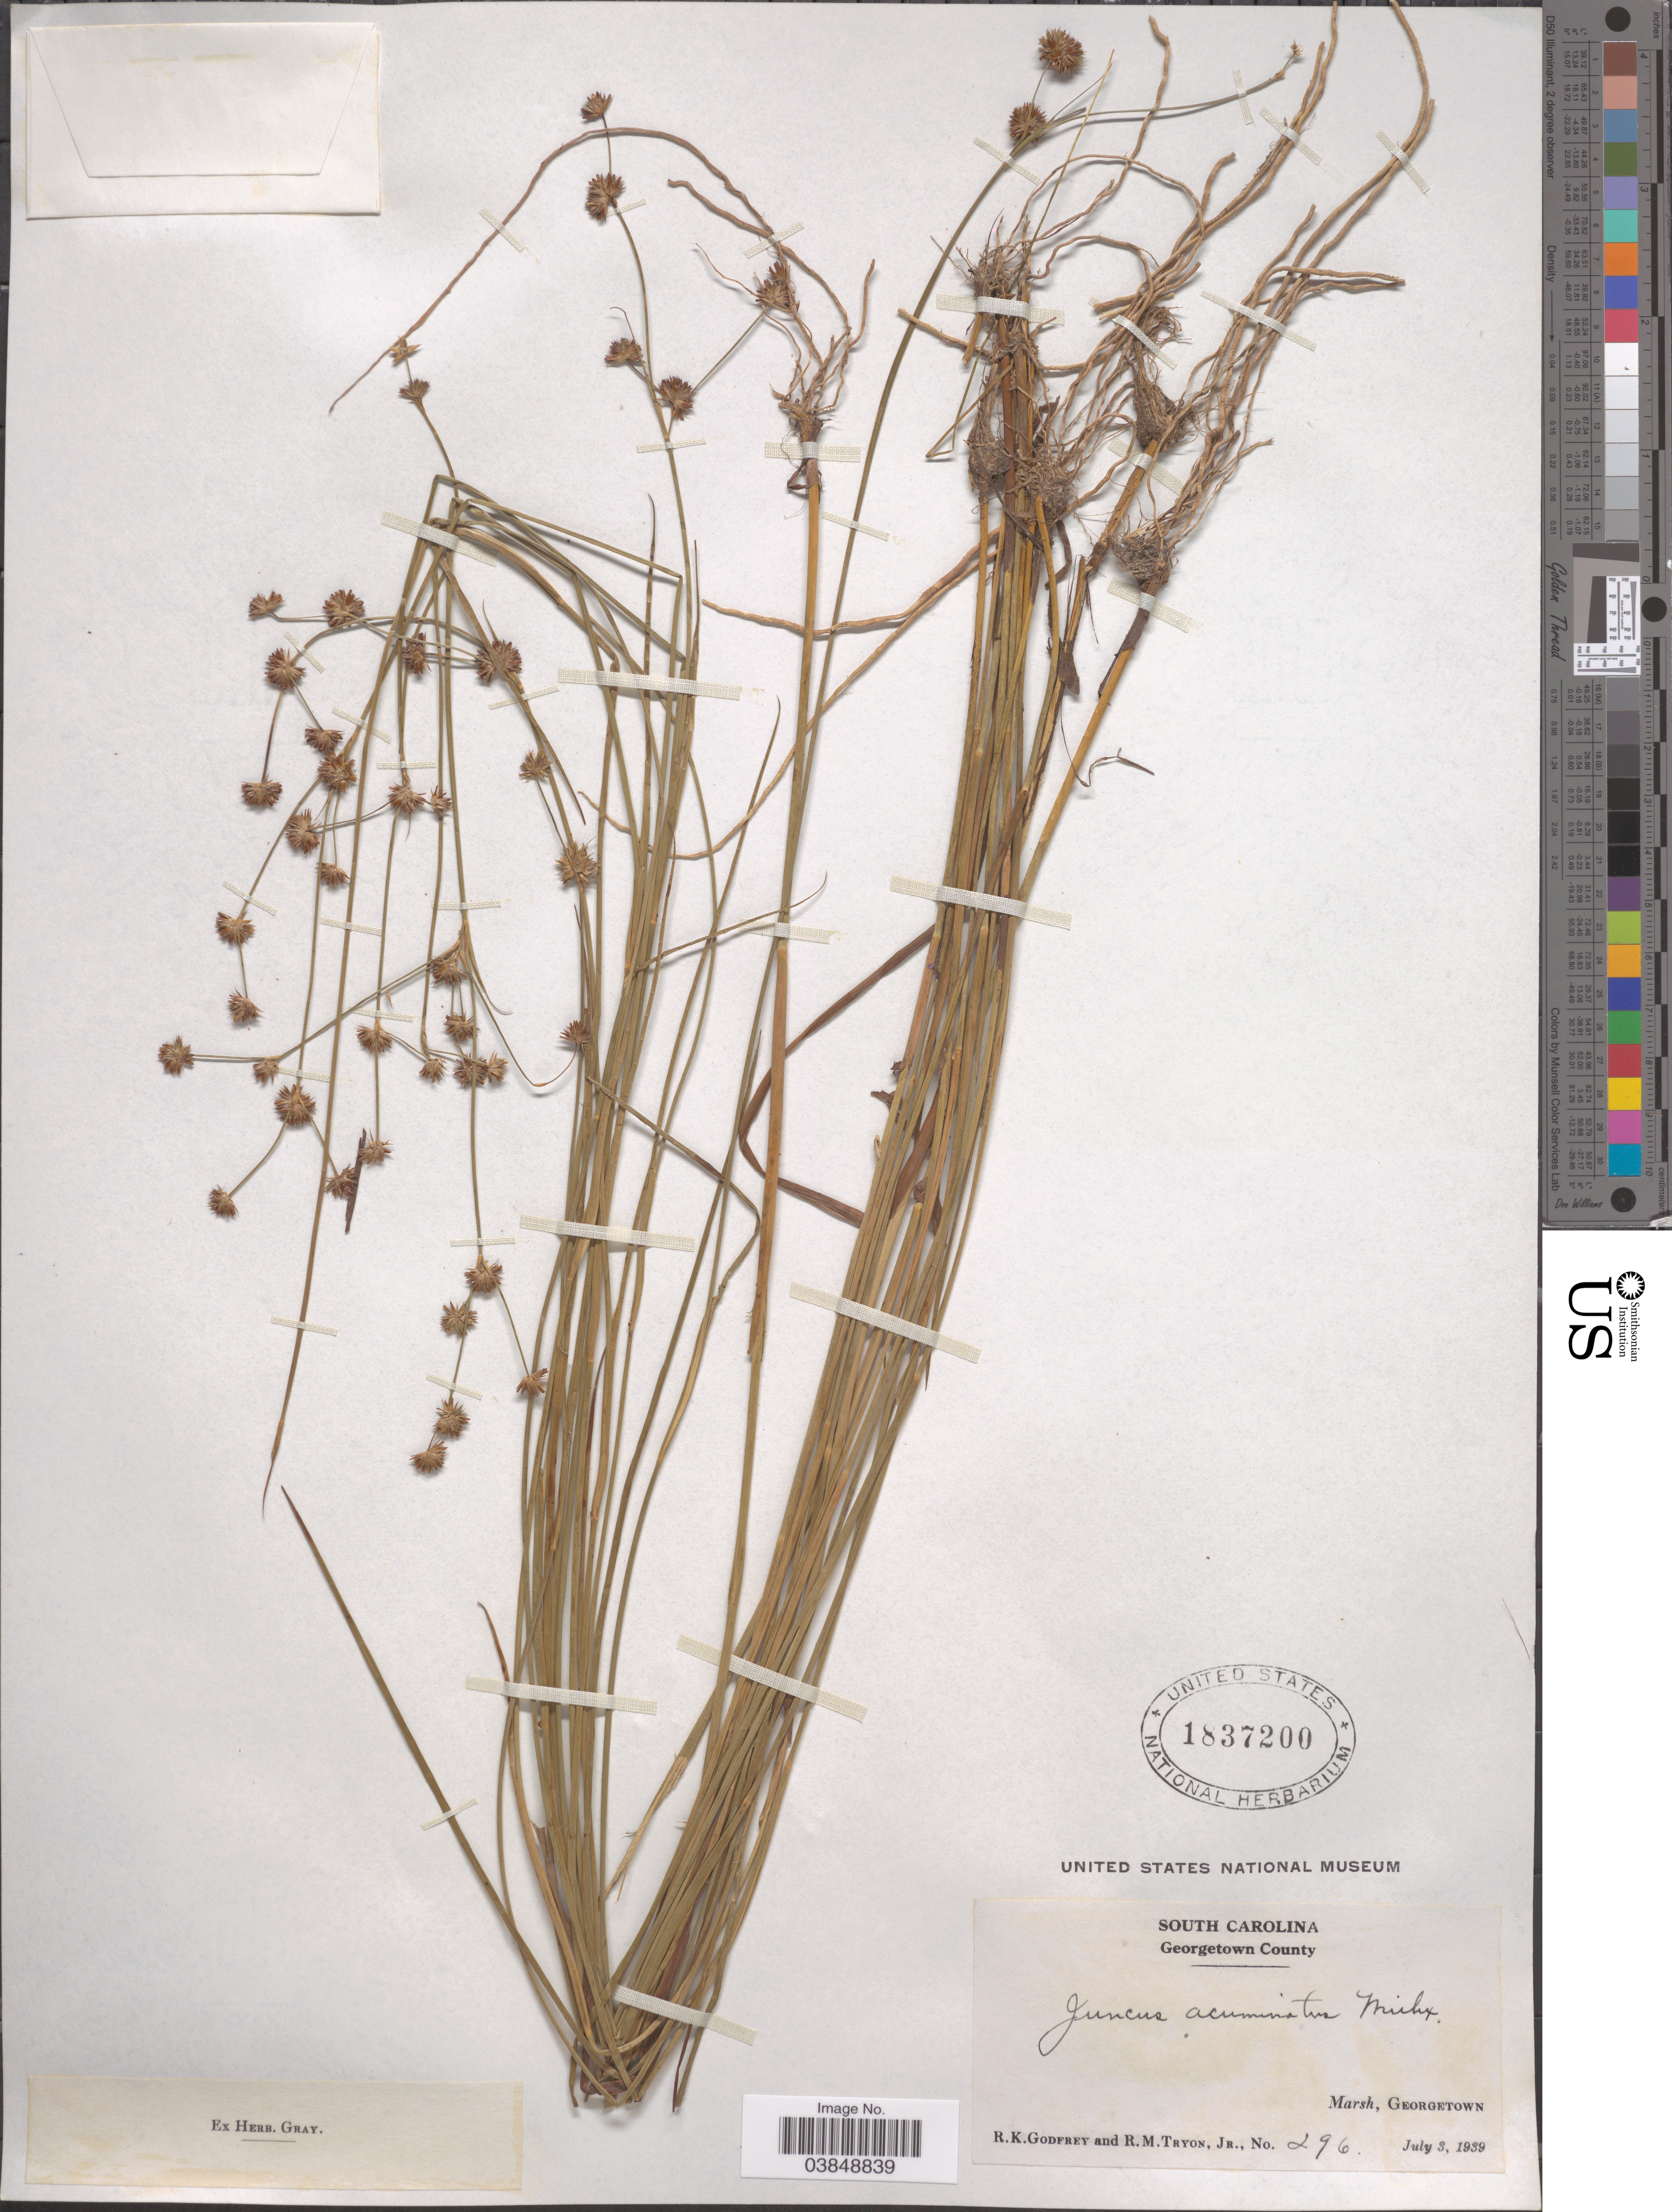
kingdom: Plantae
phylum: Tracheophyta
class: Liliopsida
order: Poales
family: Juncaceae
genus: Juncus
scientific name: Juncus acuminatus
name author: Michx.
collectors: R. K. Godfrey & R. Tryon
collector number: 296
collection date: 1939-07-03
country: United States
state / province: South Carolina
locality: Georgetown County. Georgetown.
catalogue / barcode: US 1837200